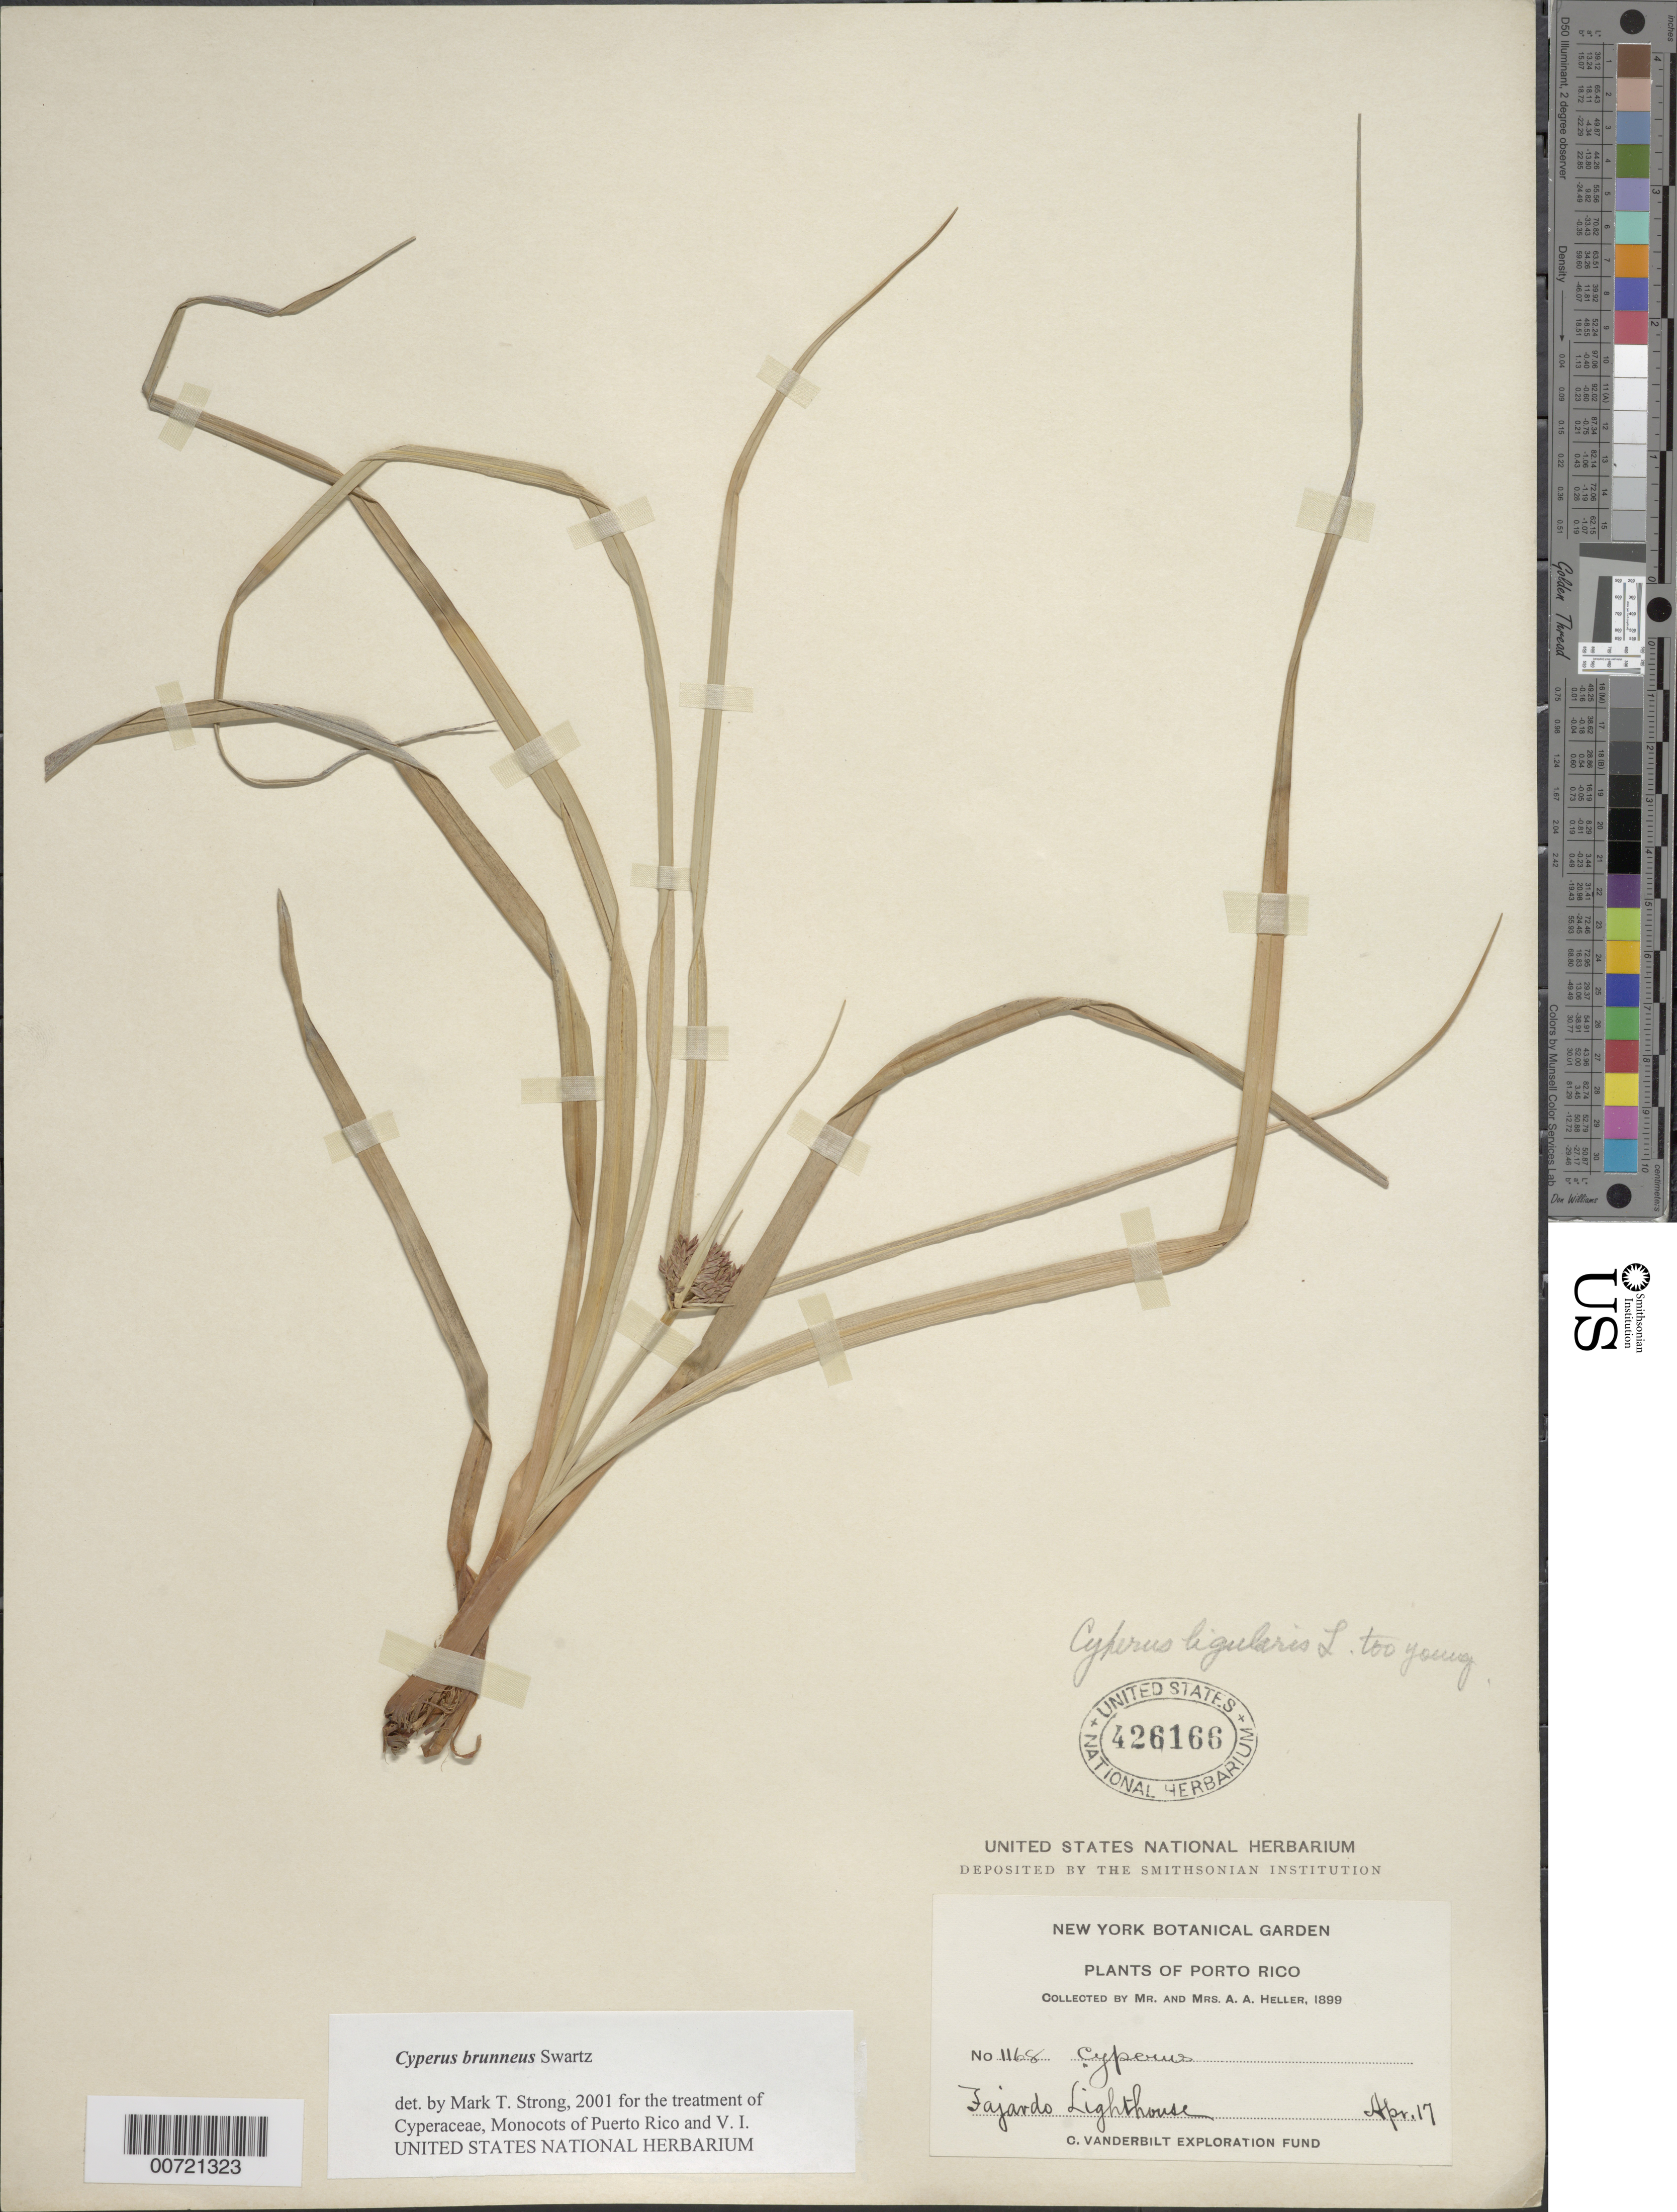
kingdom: Plantae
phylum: Tracheophyta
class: Liliopsida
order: Poales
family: Cyperaceae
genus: Cyperus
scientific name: Cyperus brunneus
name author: Sw.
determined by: Strong, M. T., (US), Smithsonian Institution - National Museum of Natural History (UNITED STATES)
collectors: A. A. Heller & E. G. Heller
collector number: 1168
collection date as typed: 17 Apr 1899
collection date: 1899-04-17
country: Puerto Rico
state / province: Fajardo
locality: Fajardo Lighthouse.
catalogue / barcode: US 426166